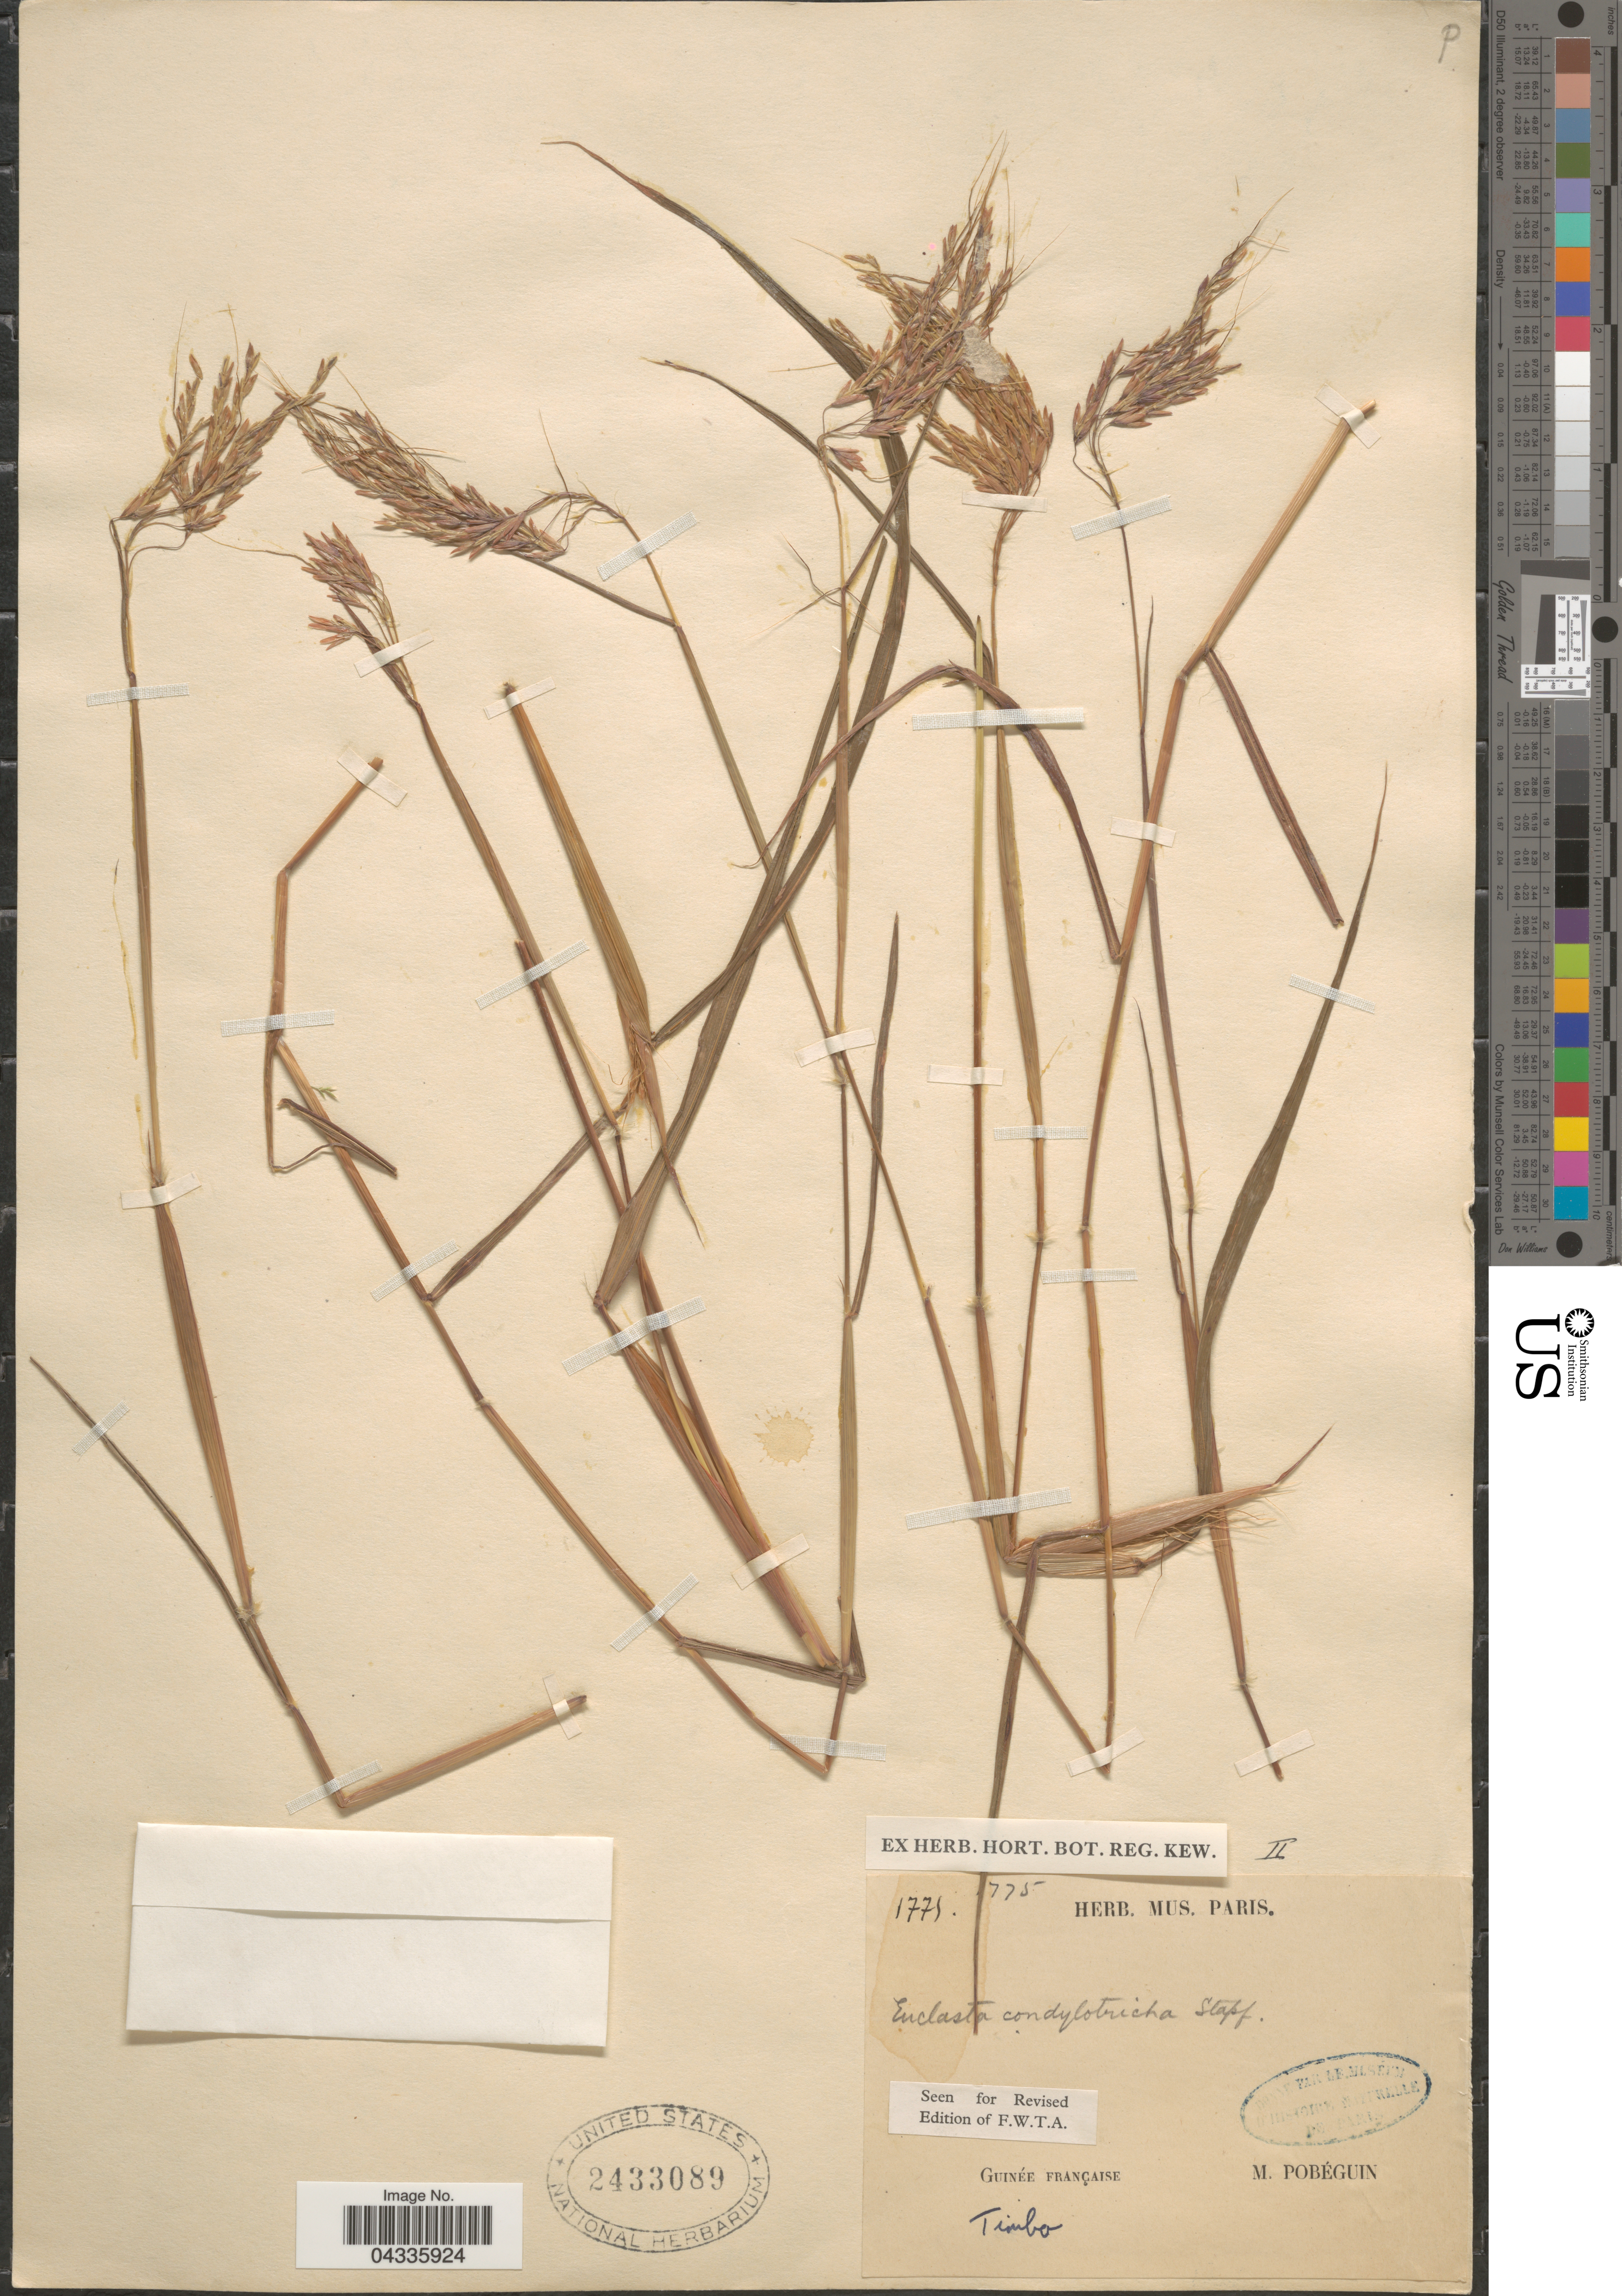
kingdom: Plantae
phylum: Tracheophyta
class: Liliopsida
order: Poales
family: Poaceae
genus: Euclasta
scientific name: Euclasta condylotricha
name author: (Hochst. ex Steud.) Stapf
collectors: M. Pobéguin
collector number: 1775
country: French Guiana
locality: Guinée Française. Timbo.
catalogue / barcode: US 2433089